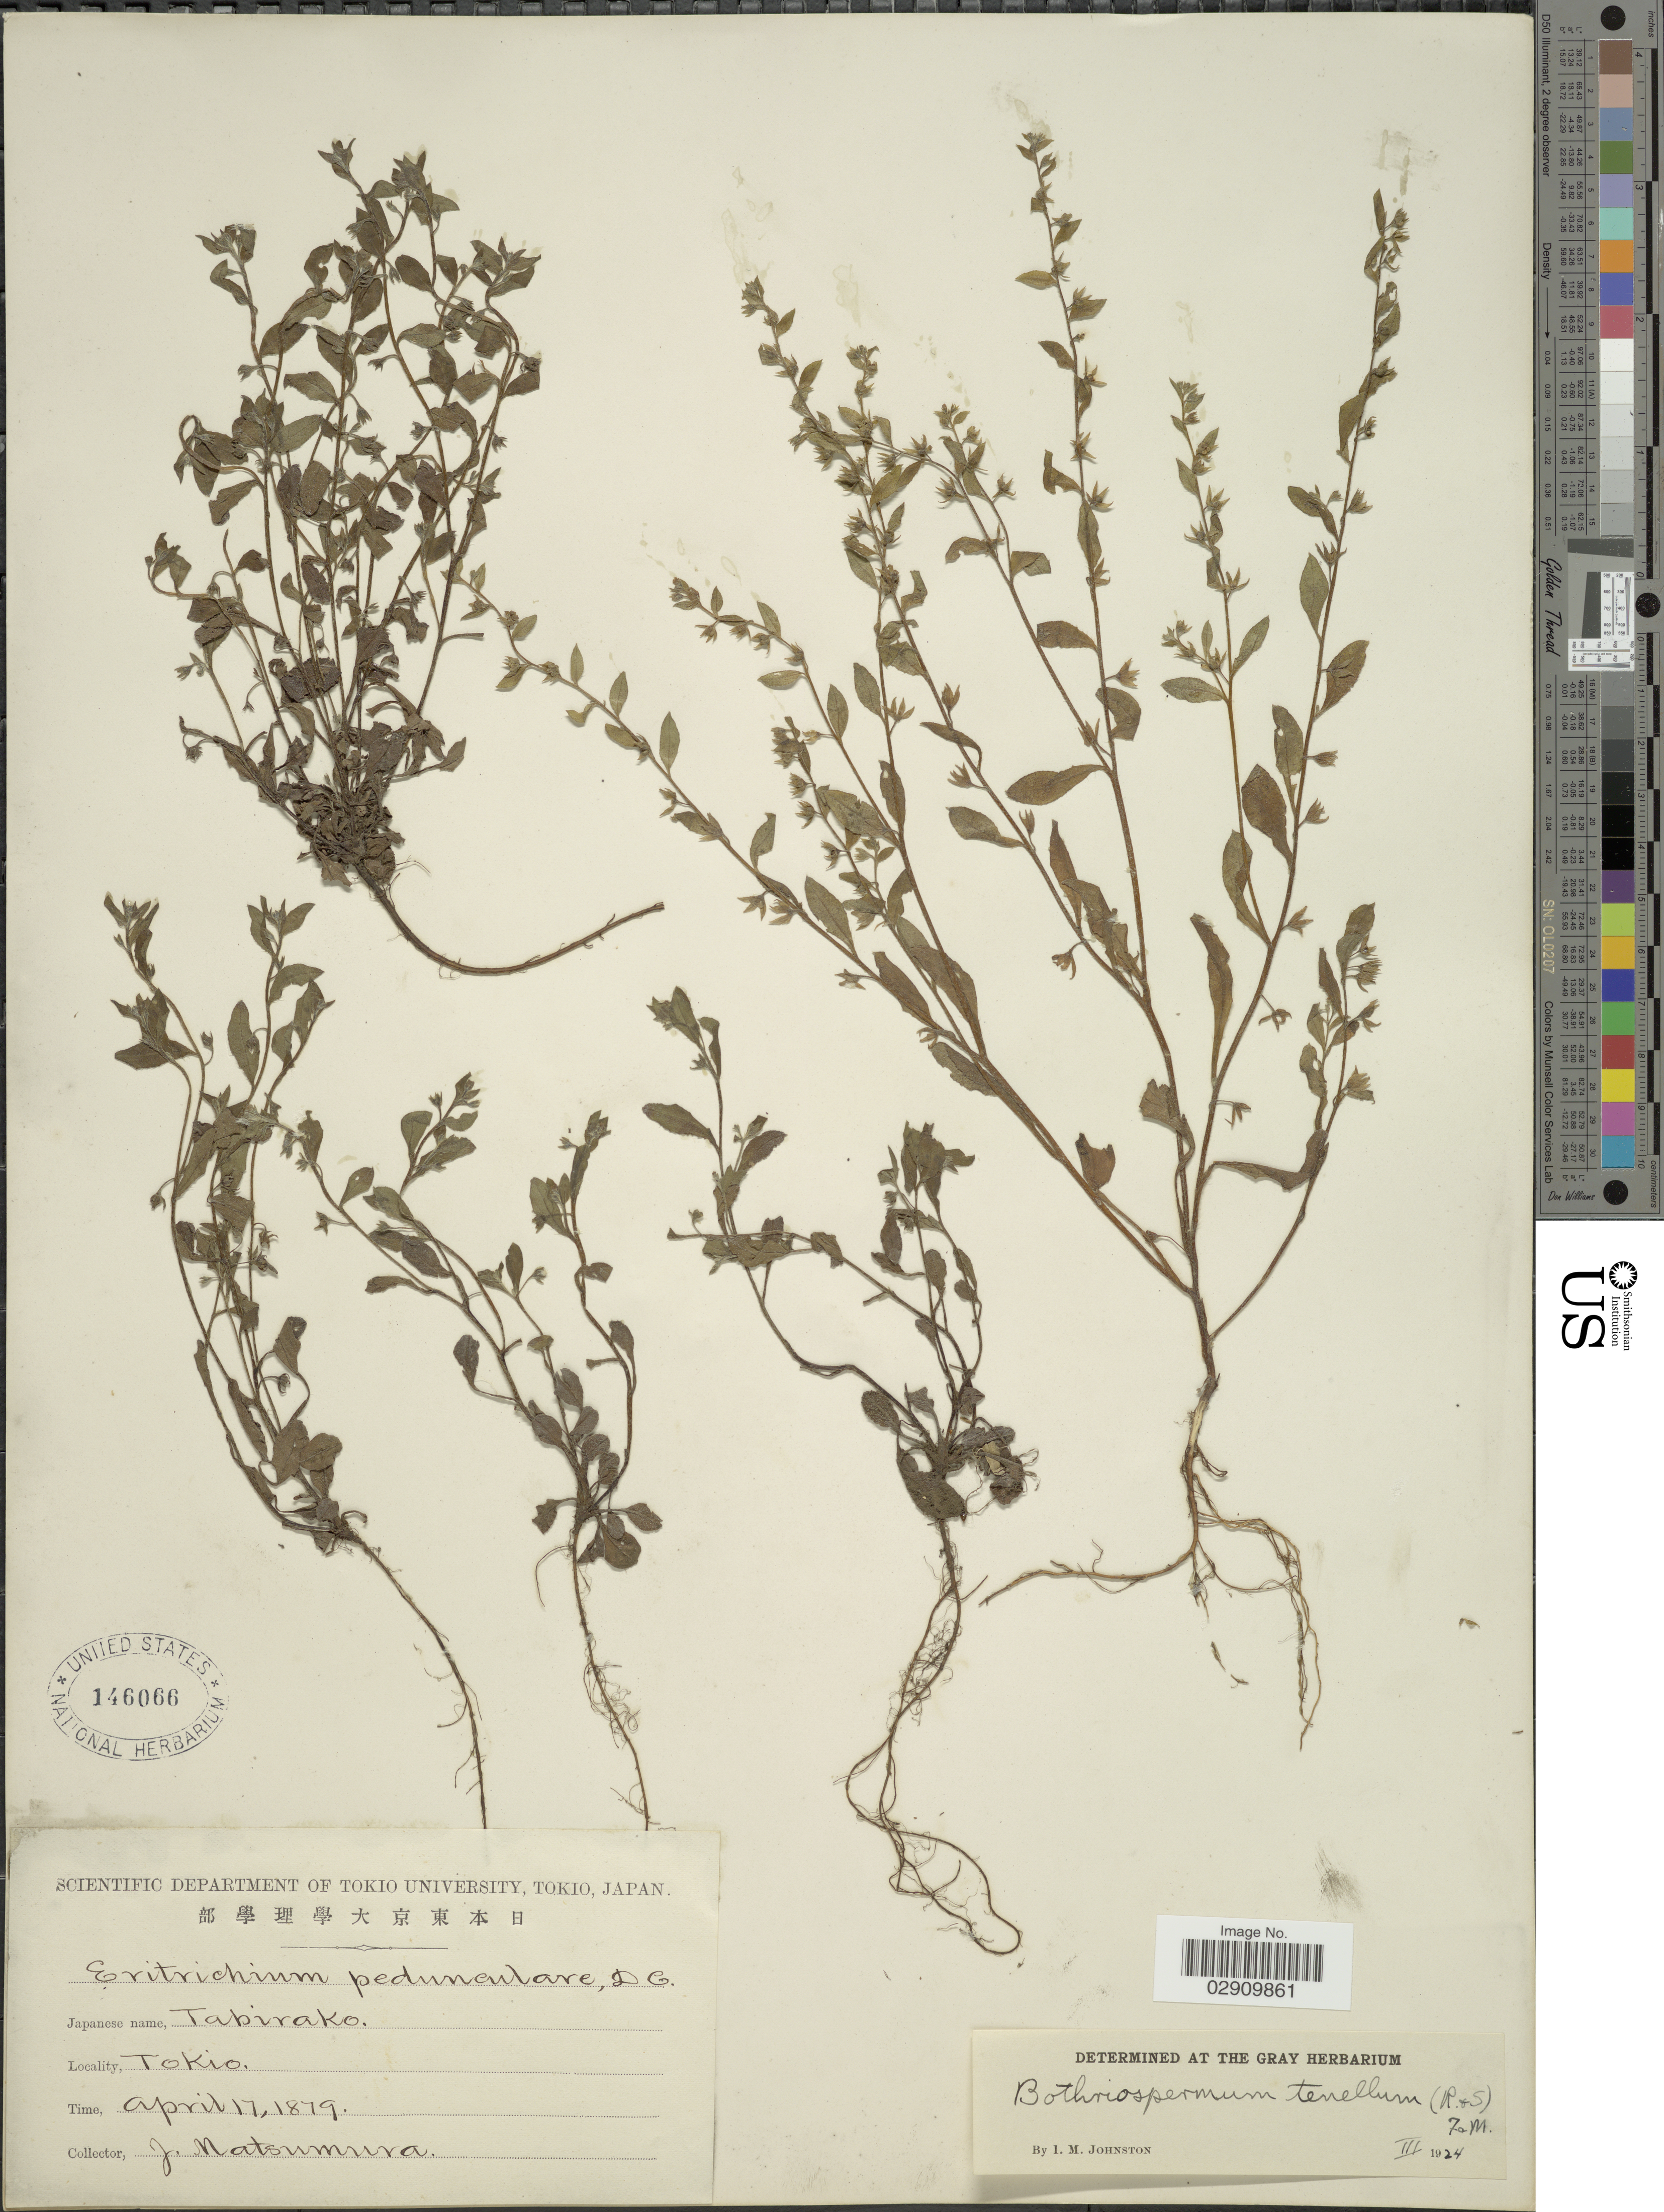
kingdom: Plantae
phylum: Tracheophyta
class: Magnoliopsida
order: Boraginales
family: Boraginaceae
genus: Bothriospermum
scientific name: Bothriospermum tenellum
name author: (Hornem.) Fisch. & C.A. Mey.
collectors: J. Matsumura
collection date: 1879-04-17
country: Japan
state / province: Tokyo, Federal City of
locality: Tokio.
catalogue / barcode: US 146066